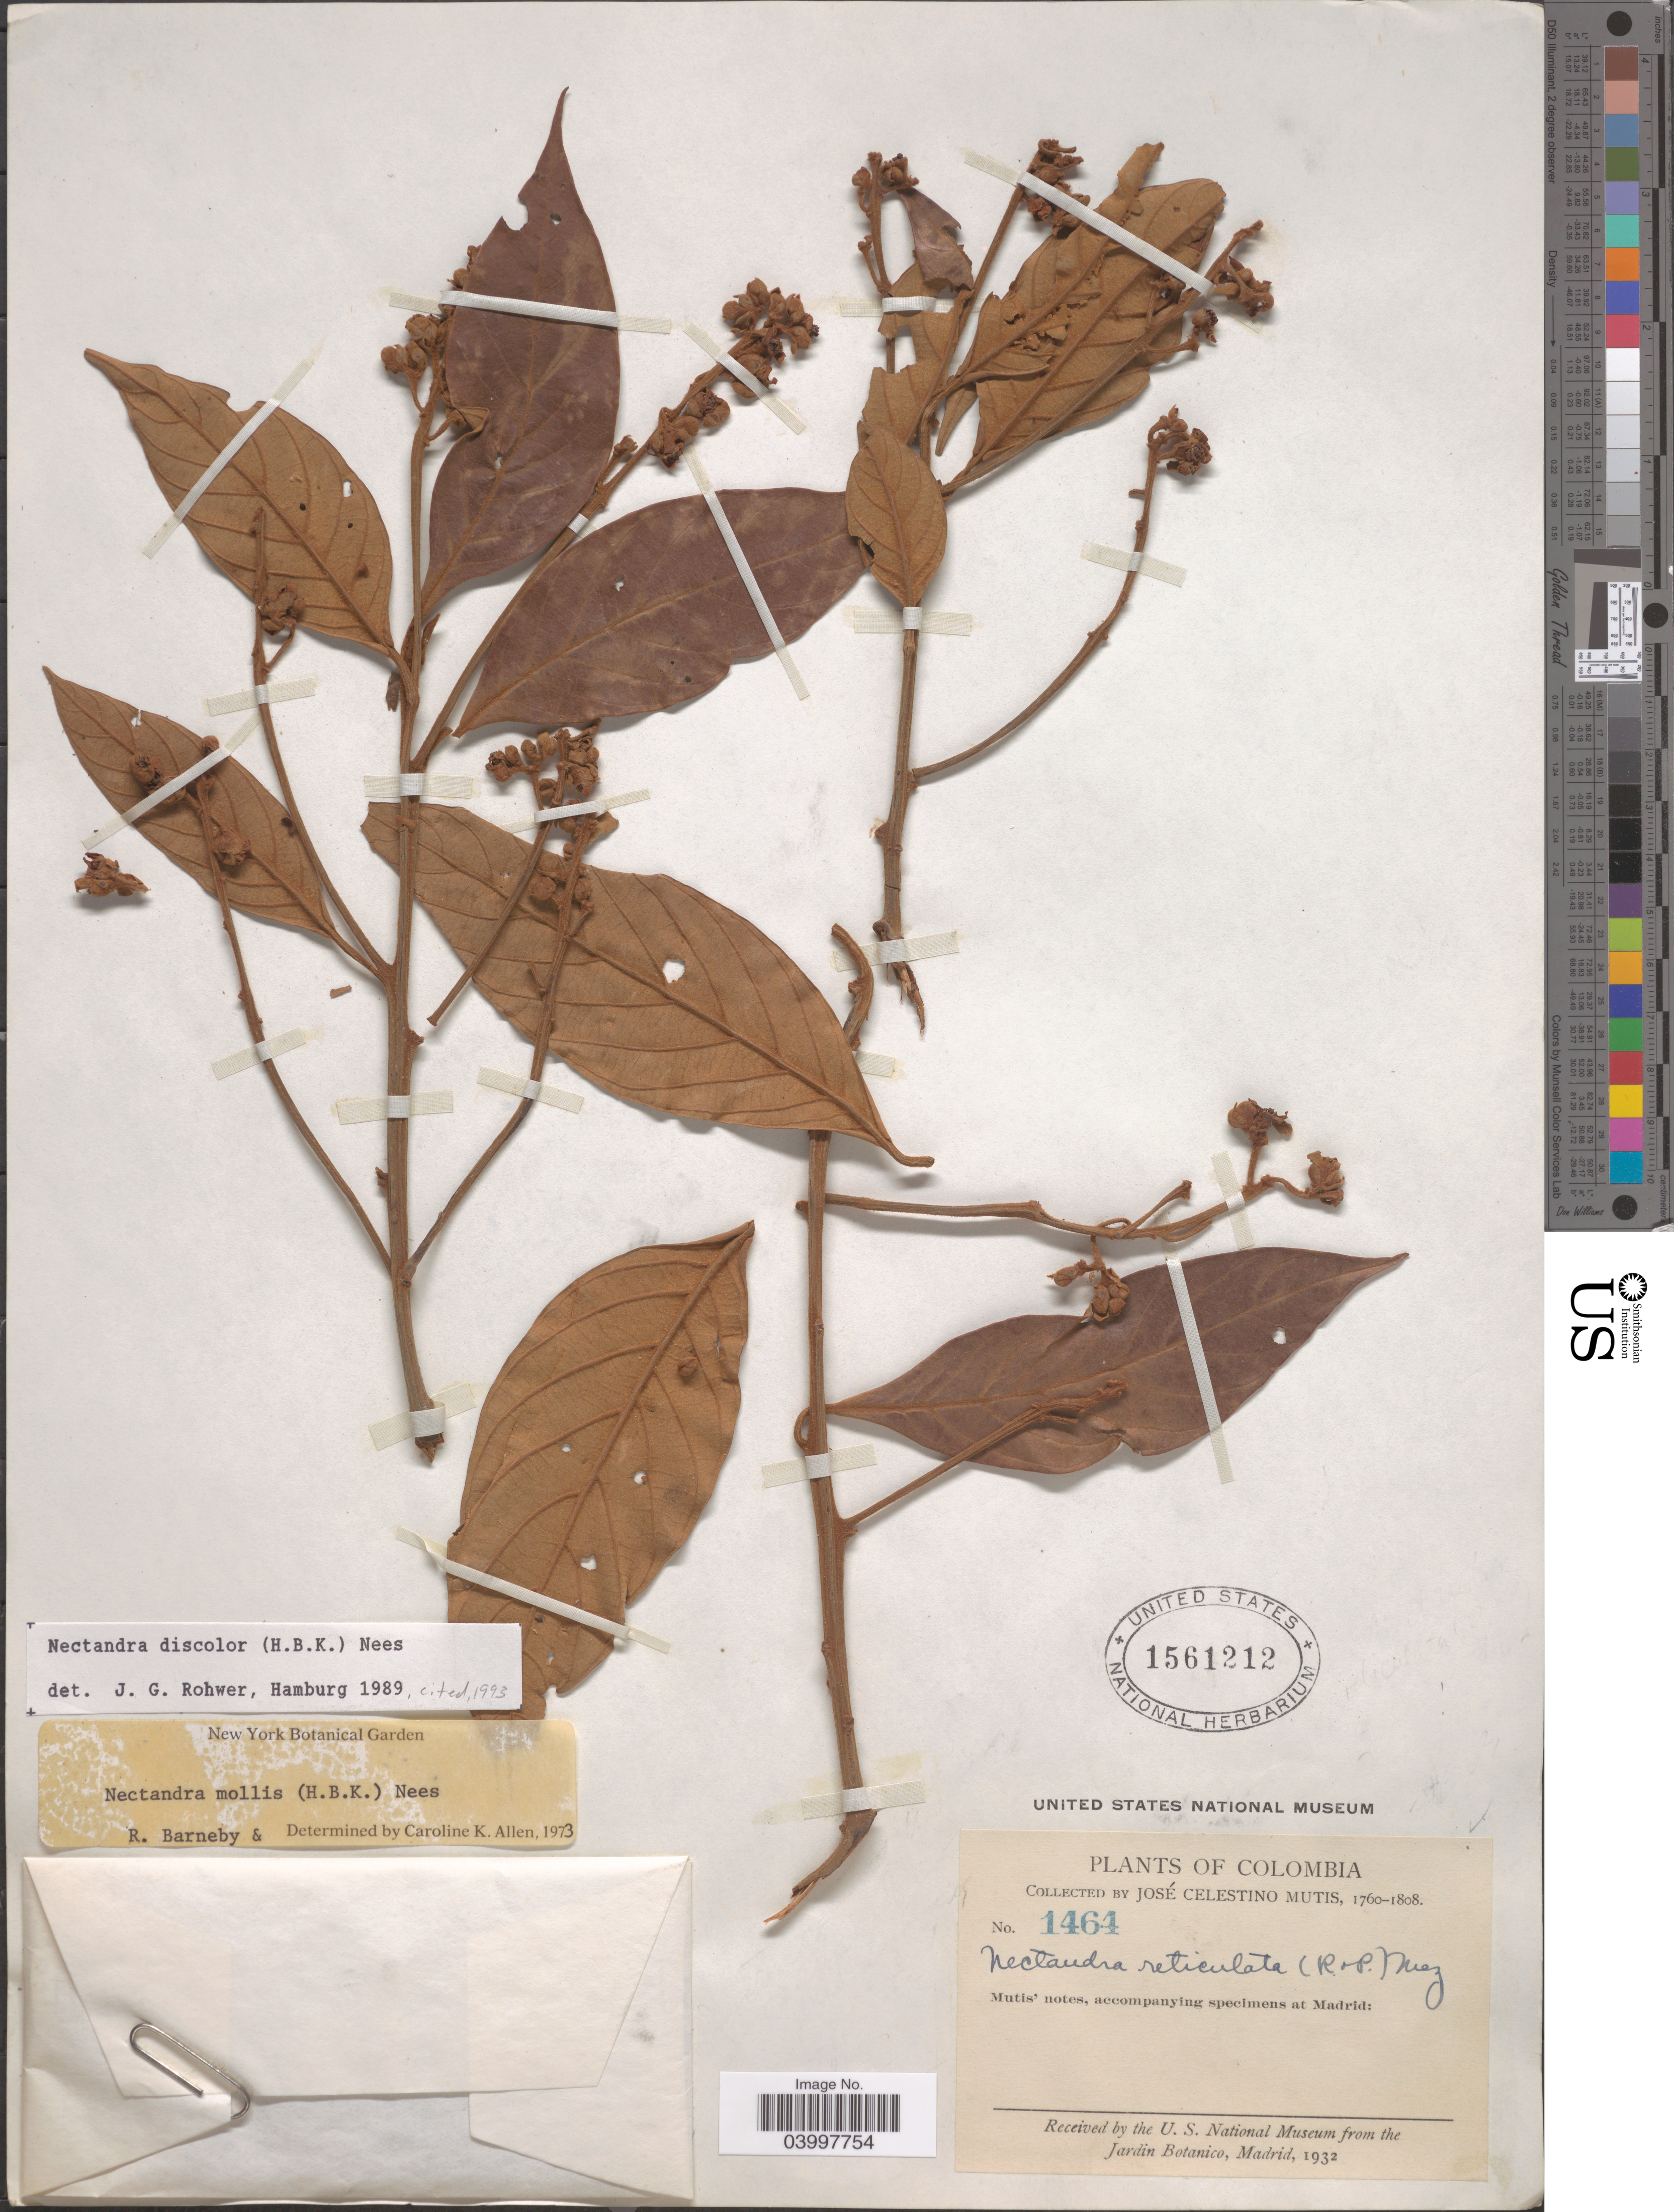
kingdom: Plantae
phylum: Tracheophyta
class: Magnoliopsida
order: Laurales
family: Lauraceae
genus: Ocotea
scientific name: Ocotea discolor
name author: (Kunth & Nees) Nees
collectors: J. C. B. Mutis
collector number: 1464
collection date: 1760/1808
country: Colombia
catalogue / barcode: US 1561212